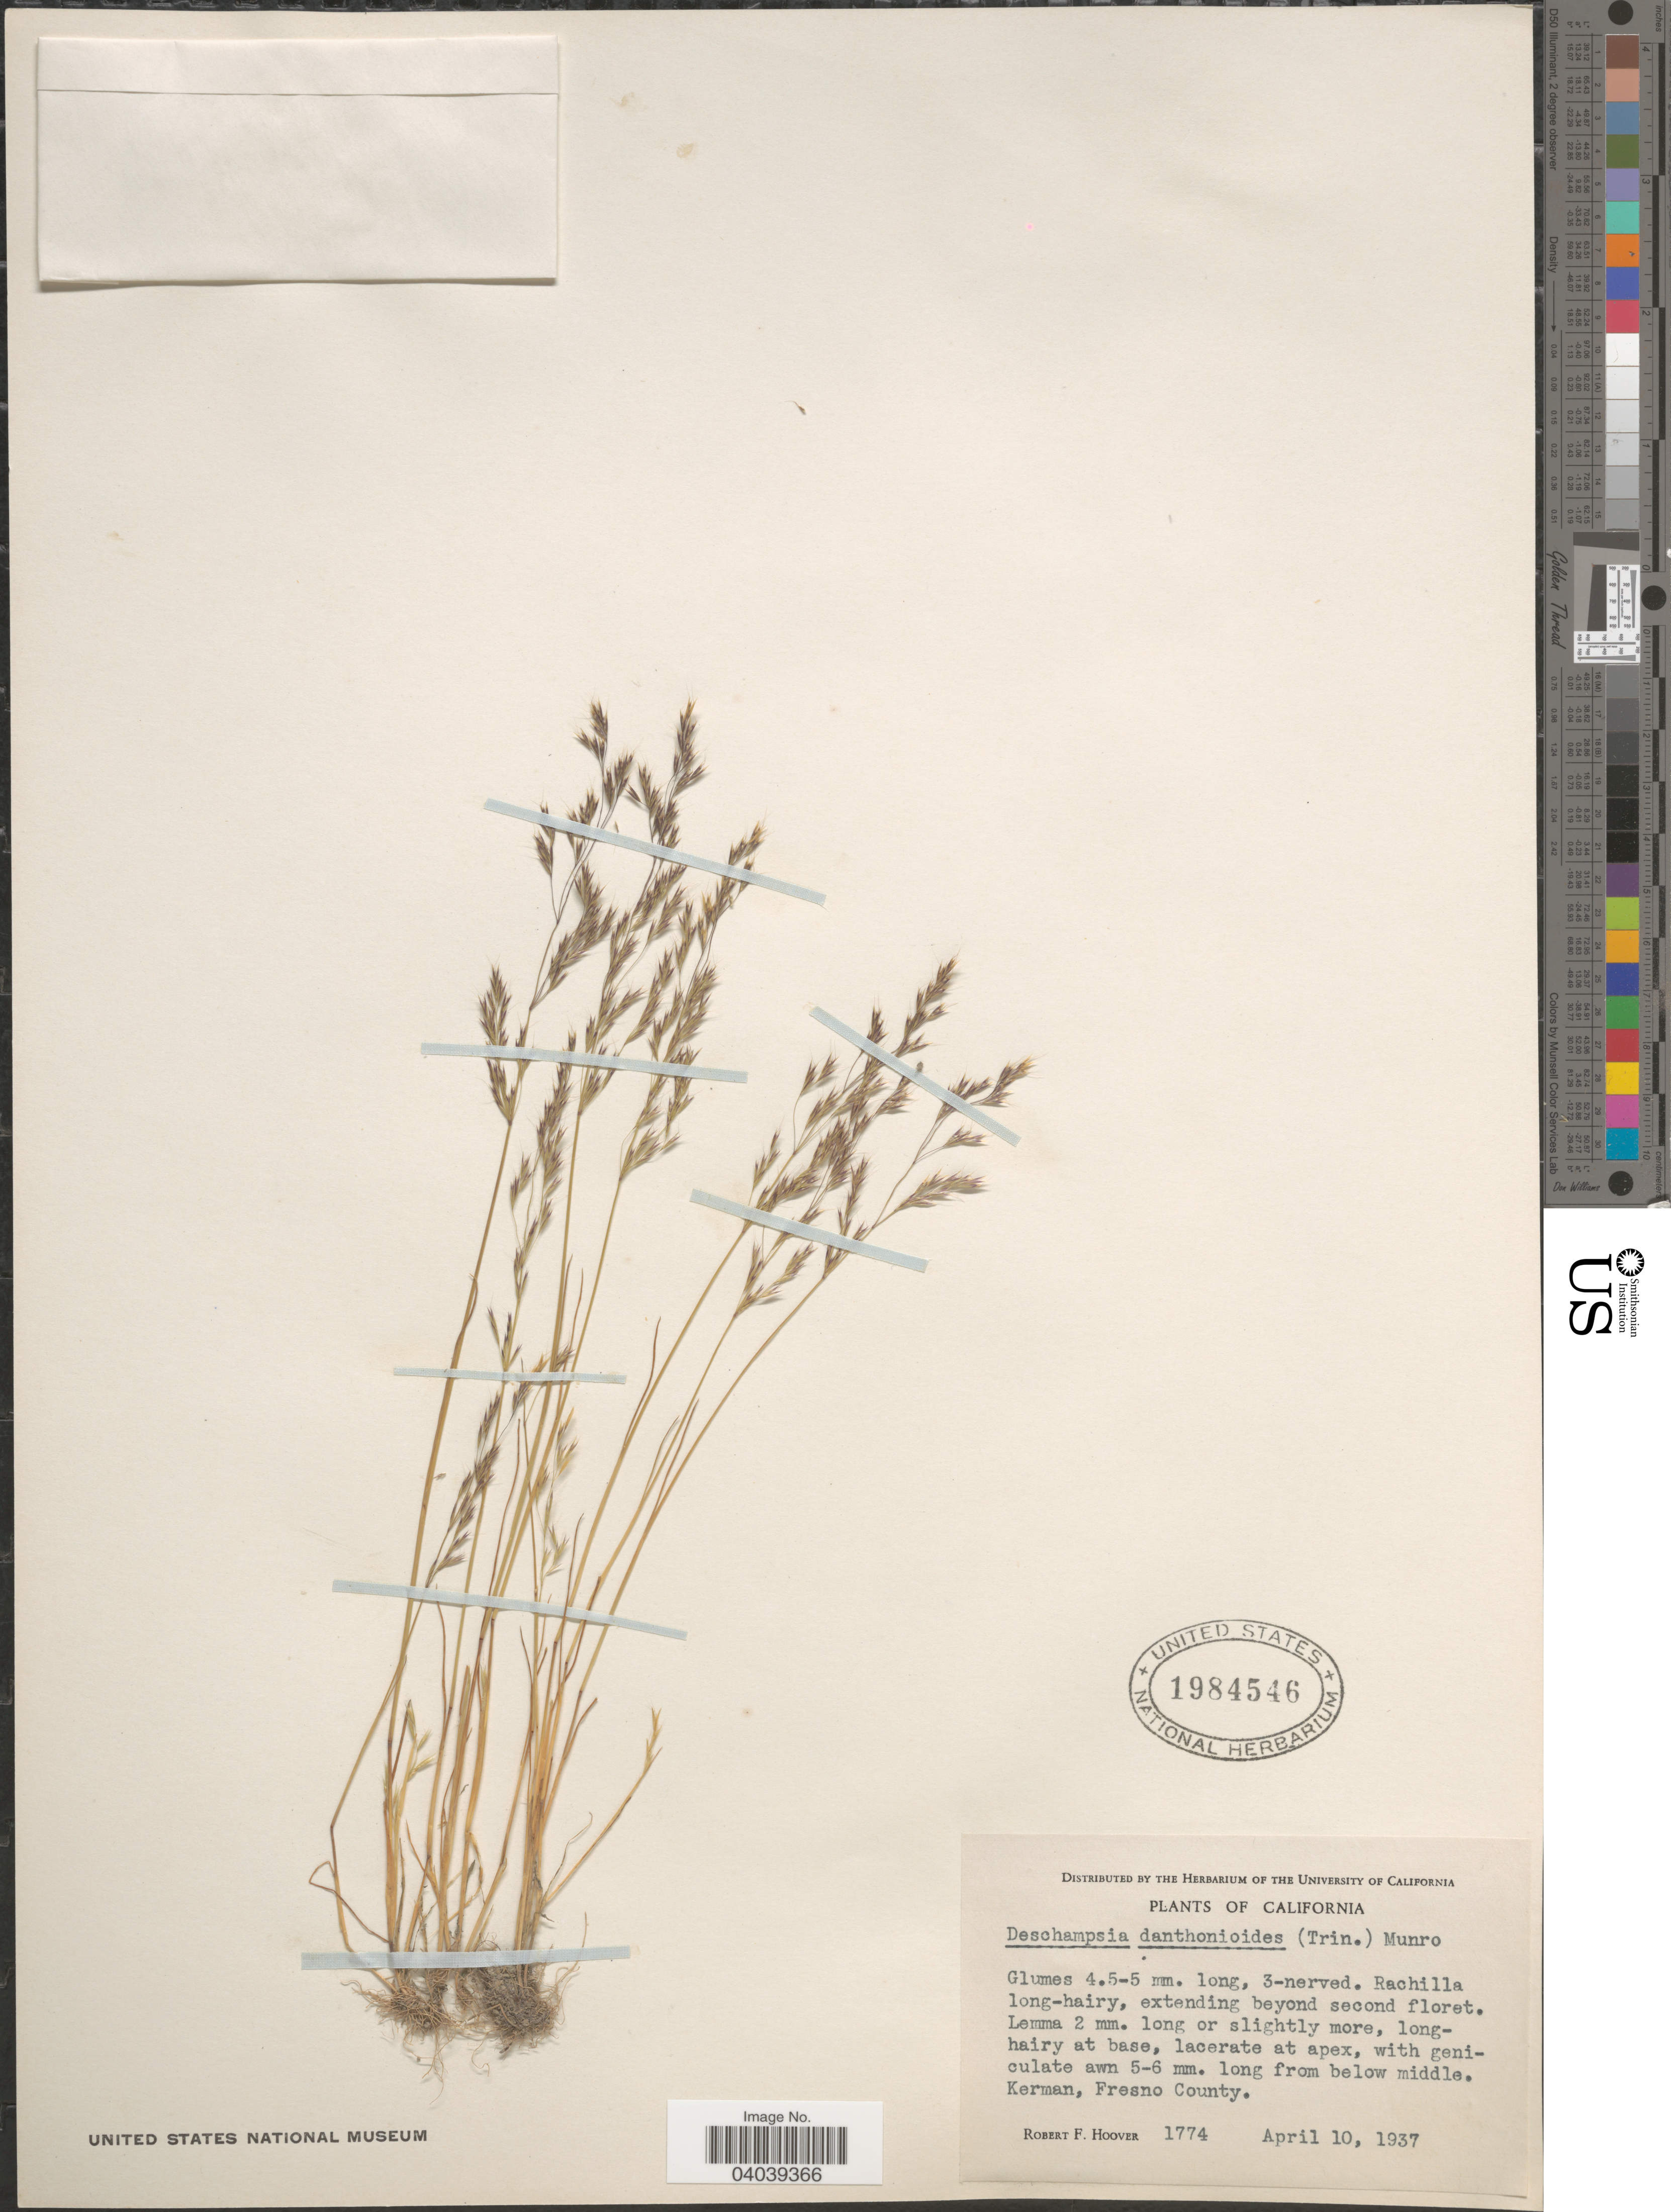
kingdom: Plantae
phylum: Tracheophyta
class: Liliopsida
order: Poales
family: Poaceae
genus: Deschampsia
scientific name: Deschampsia danthonioides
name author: (Trin.) Munro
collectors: R. F. Hoover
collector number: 1774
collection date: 1937-04-10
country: United States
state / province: California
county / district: Fresno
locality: Kerman, Fresno County.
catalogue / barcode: US 1984546